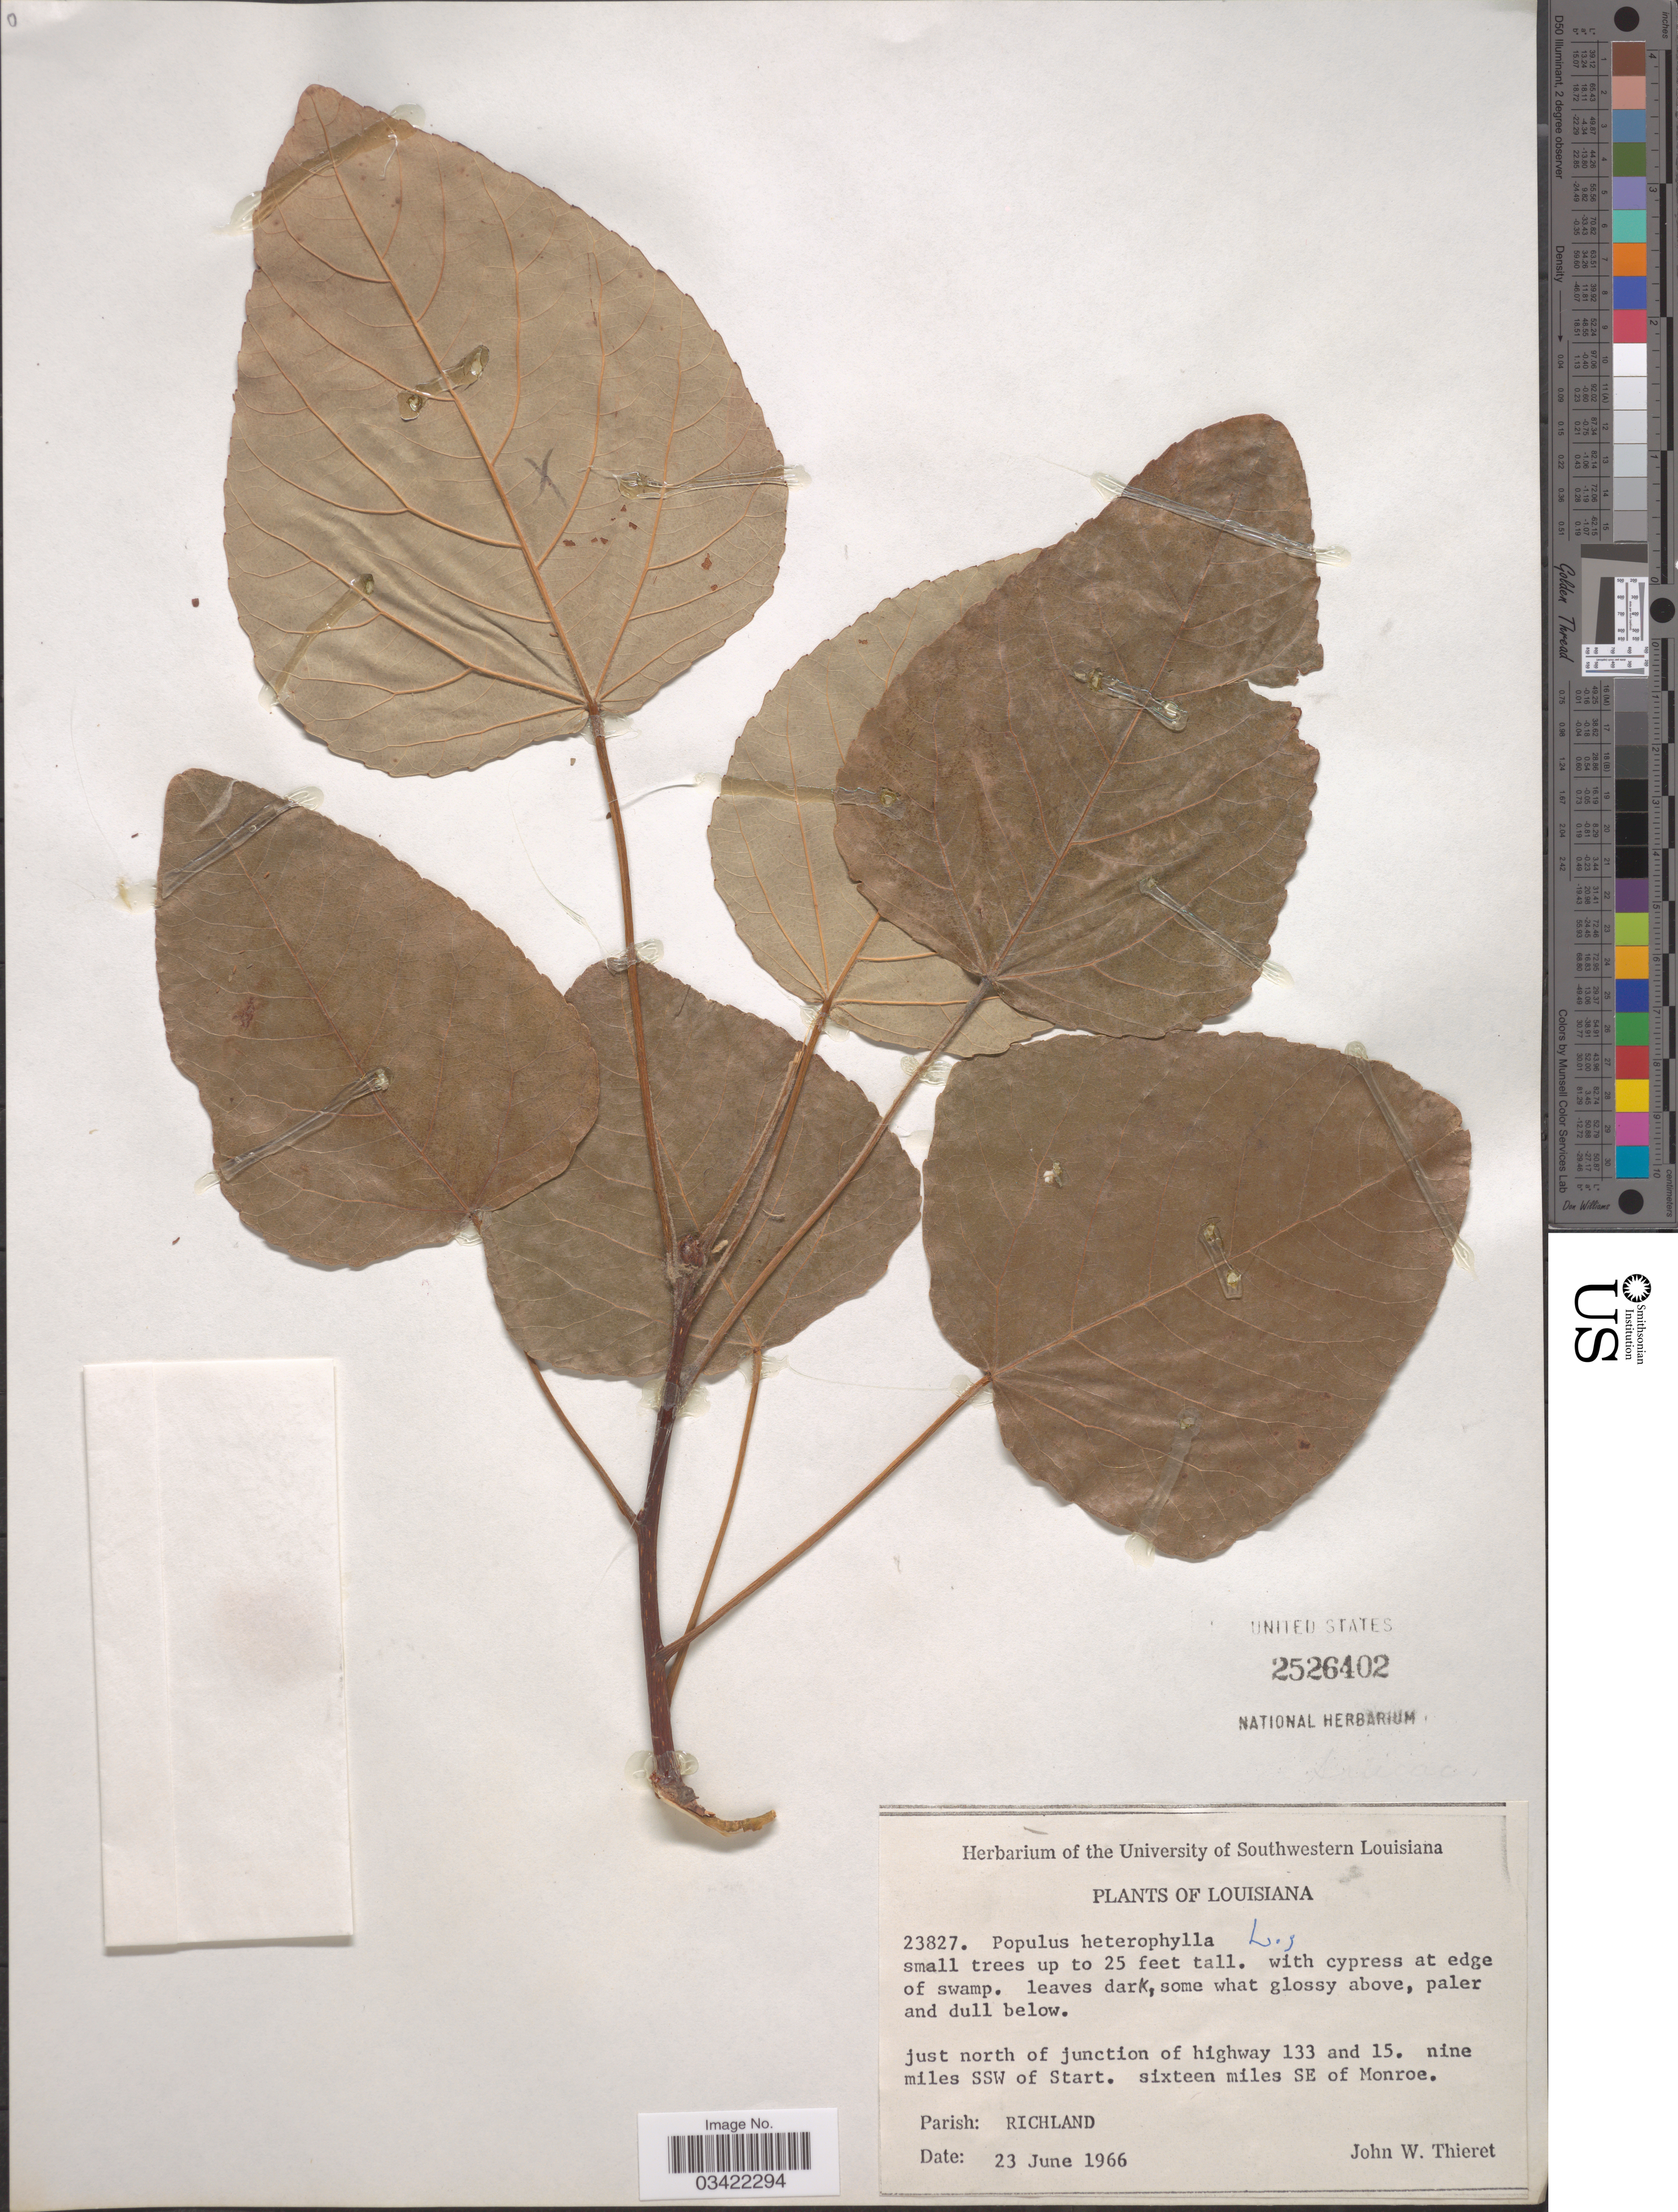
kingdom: Plantae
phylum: Tracheophyta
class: Magnoliopsida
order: Malpighiales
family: Salicaceae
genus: Populus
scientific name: Populus heterophylla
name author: L.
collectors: J. W. Thieret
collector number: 23827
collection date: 1966-06-23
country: United States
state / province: Louisiana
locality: Just north of junction of highway 133 and 15. Nine miles SSW of Start. Sixteen miles SE of Monroe. Parish: Richland.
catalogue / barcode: US 2526402